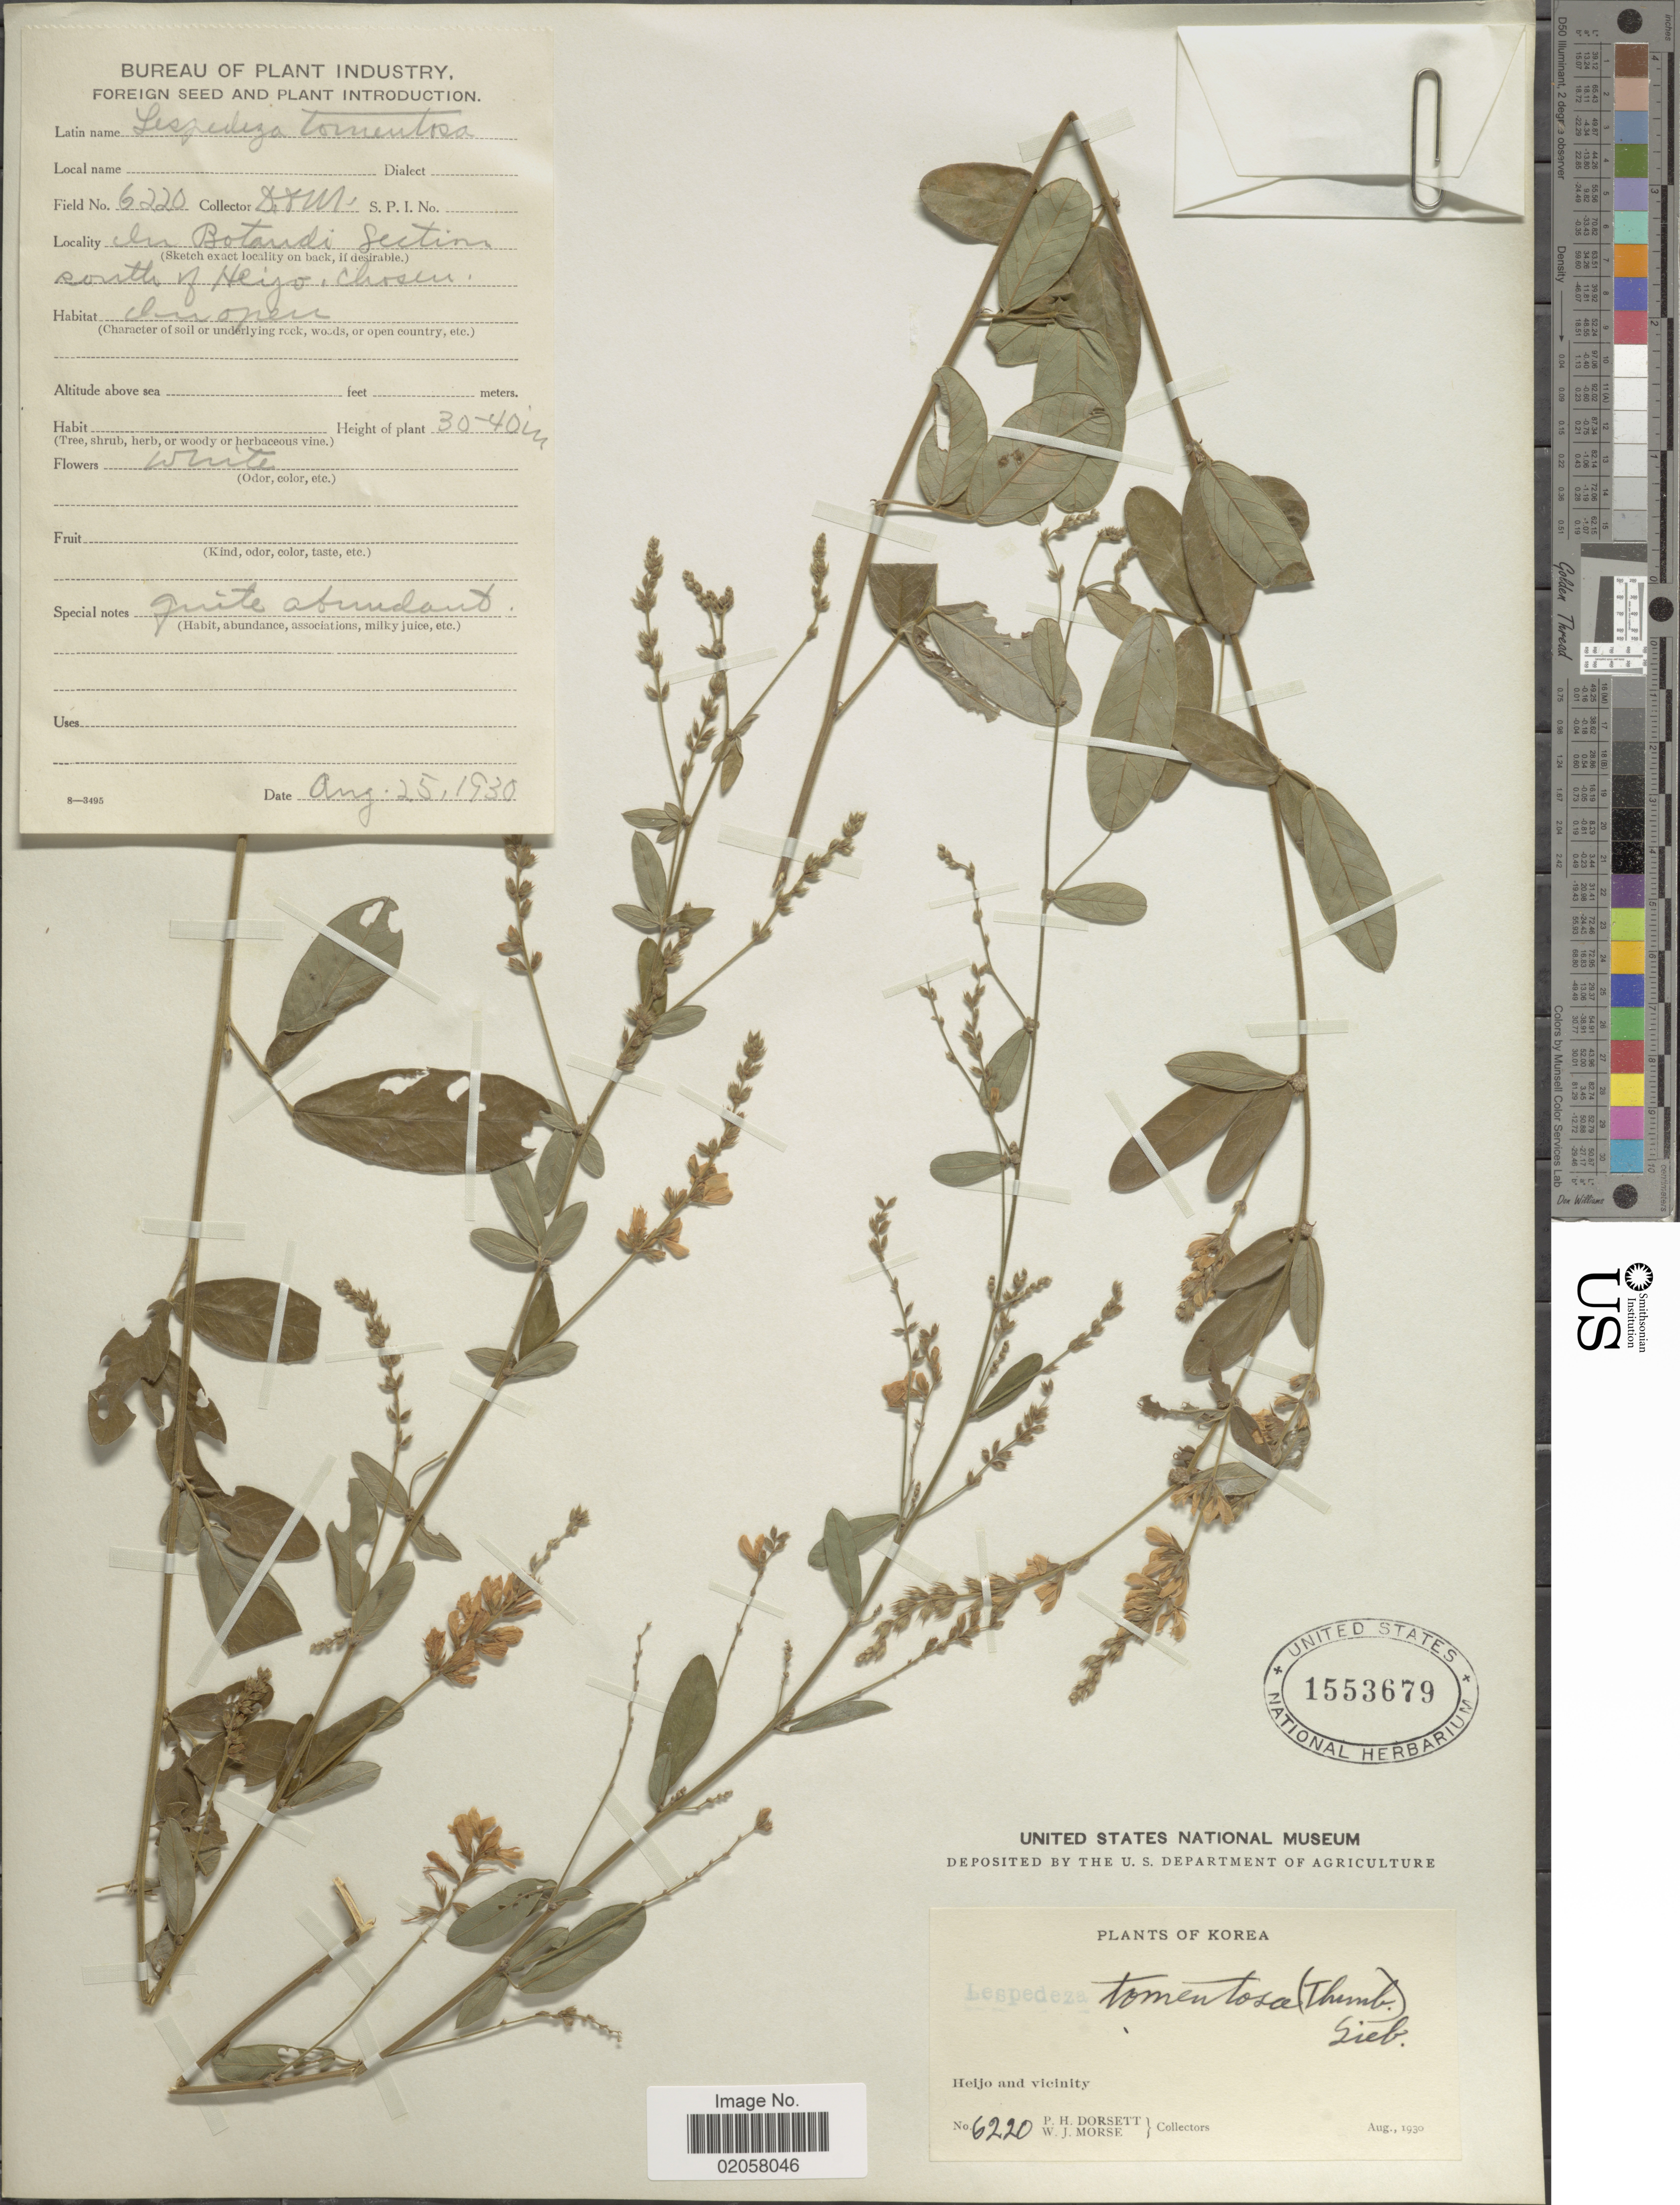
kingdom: Plantae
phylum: Tracheophyta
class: Magnoliopsida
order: Fabales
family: Fabaceae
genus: Lespedeza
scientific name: Lespedeza tomentosa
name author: (Thunb.) Siebold ex Maxim.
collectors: P. H. Dorsett & W. J. Morse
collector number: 6220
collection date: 1930-07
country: North Korea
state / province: P'yongyang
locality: Hejio and vicinity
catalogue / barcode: US 1553679